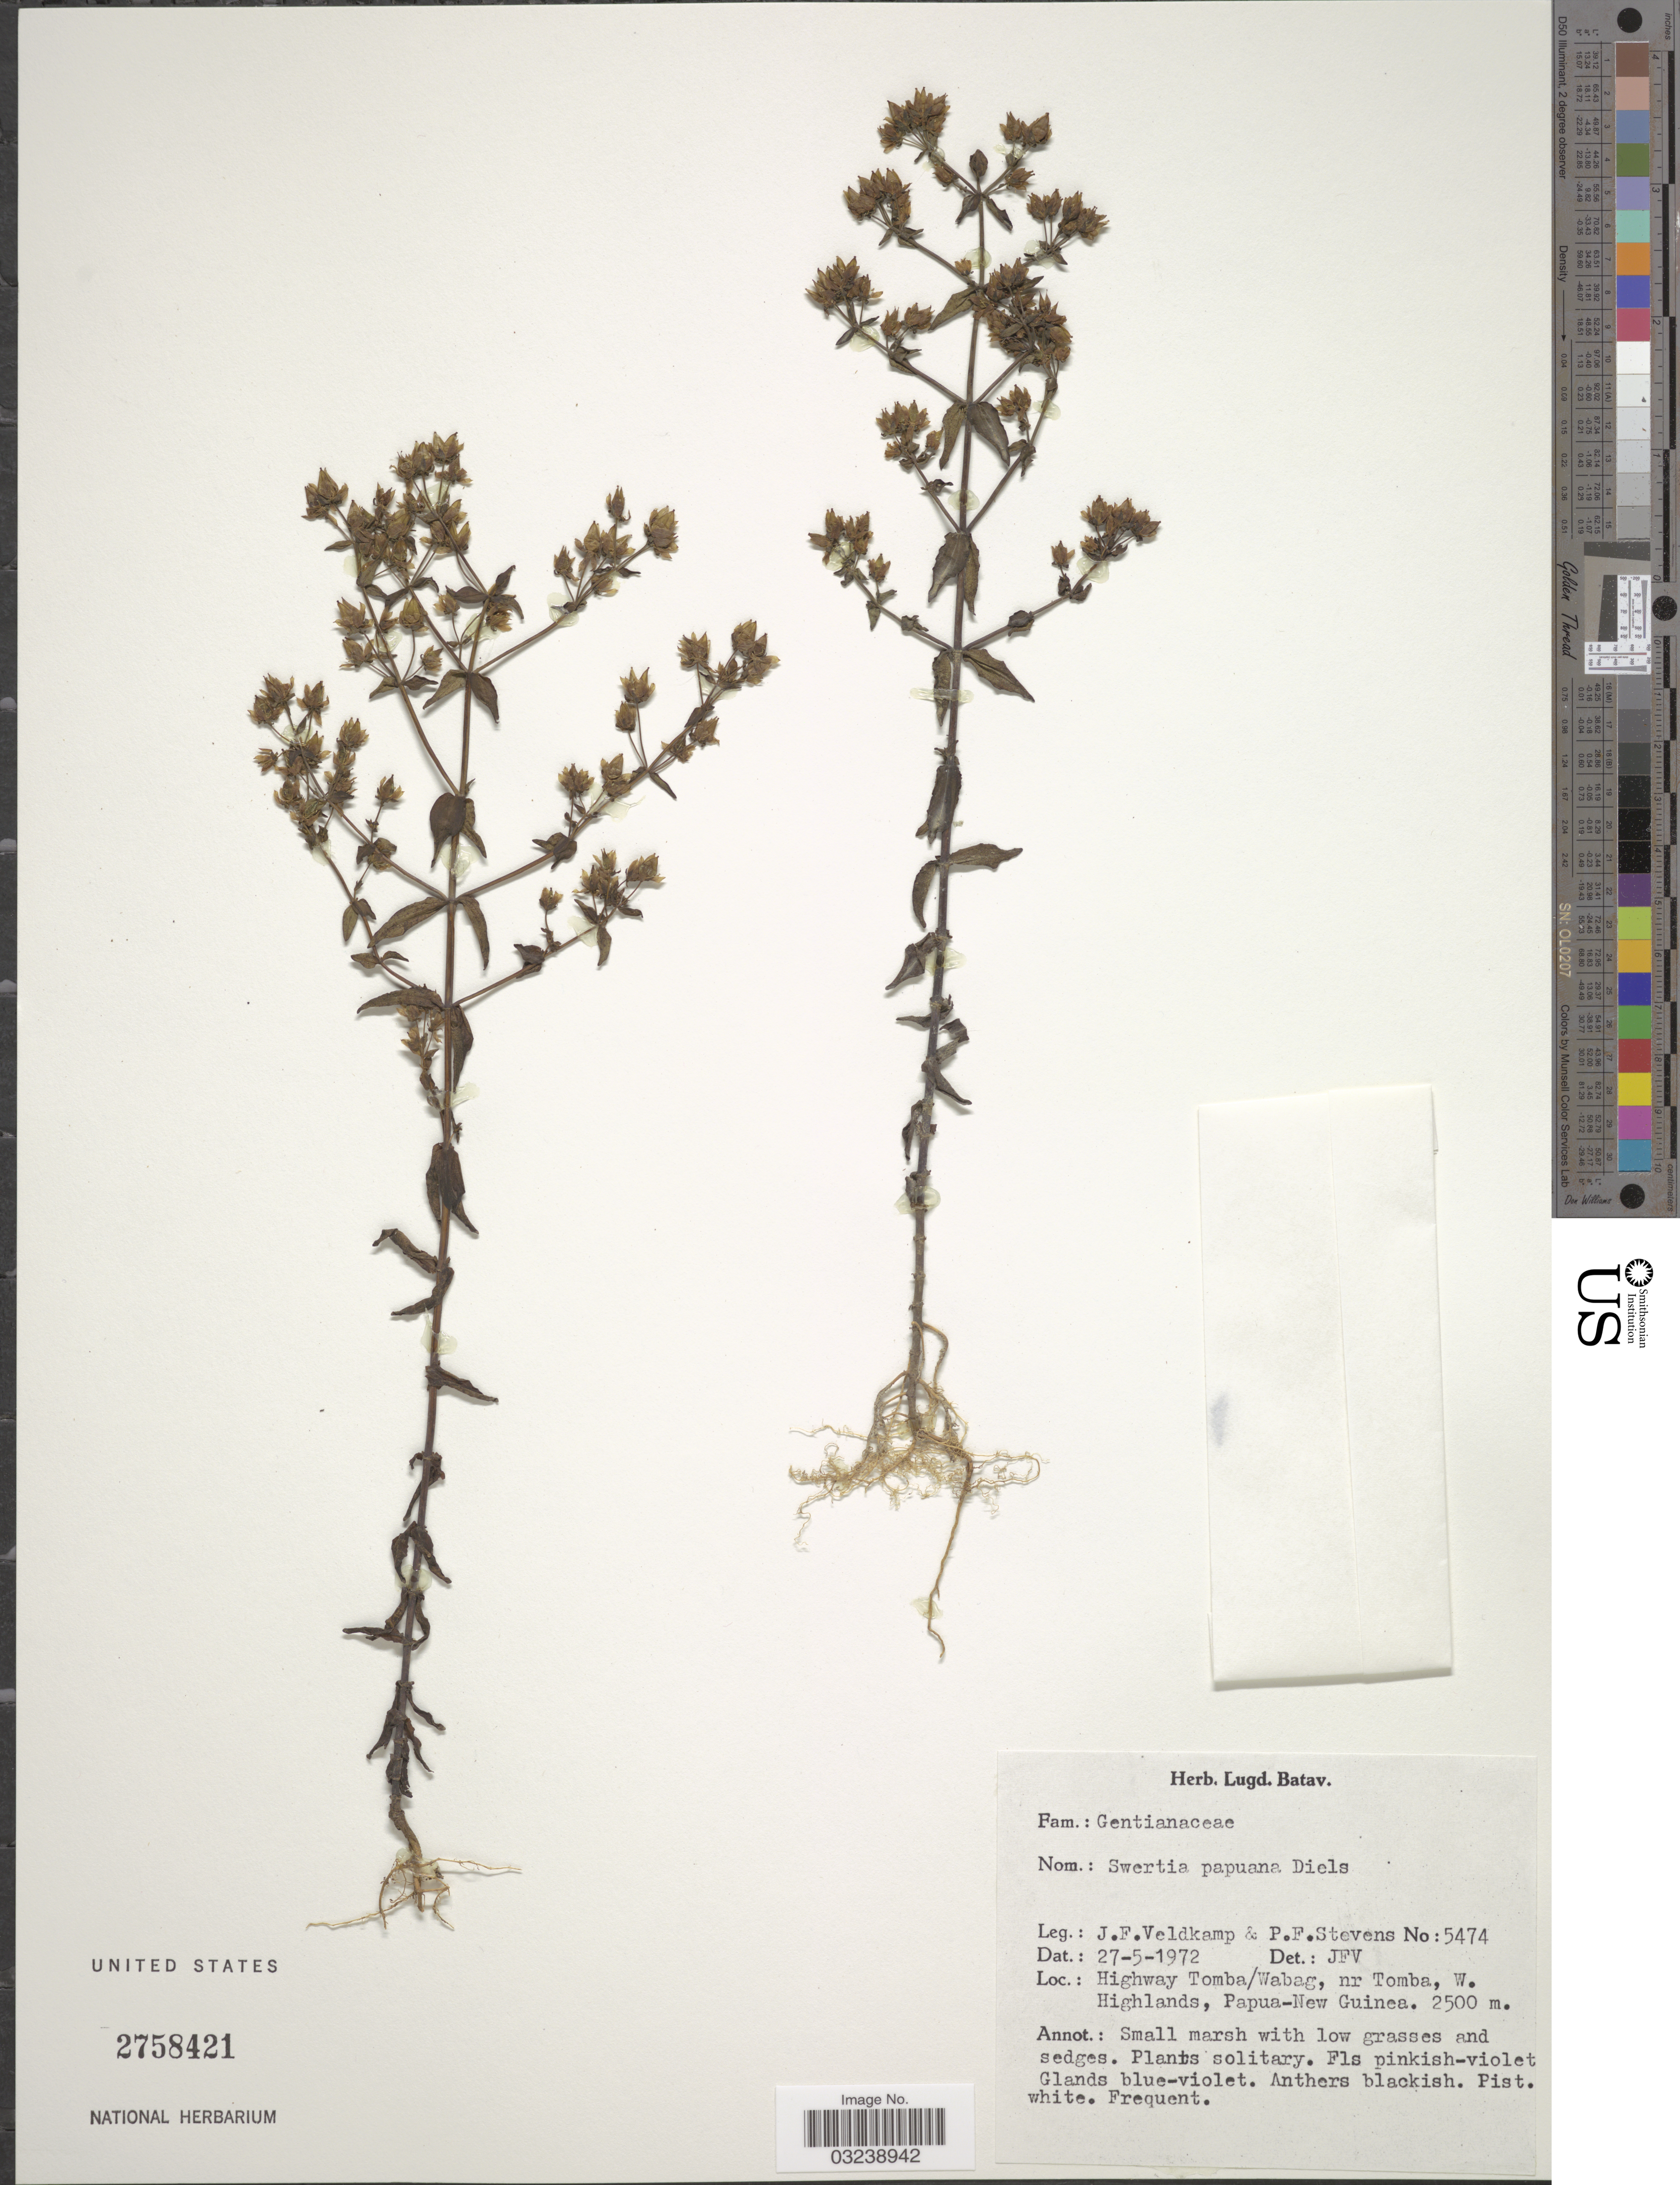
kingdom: Plantae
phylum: Tracheophyta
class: Magnoliopsida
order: Gentianales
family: Gentianaceae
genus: Swertia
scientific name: Swertia papuana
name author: Diels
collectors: J. F. Veldkamp & P. F. Stevens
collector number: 5474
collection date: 1972-05-27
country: Papua New Guinea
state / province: Western Highlands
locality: Highway Tomba/ Wabag, nr Tomba, W. Highlands.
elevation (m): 2500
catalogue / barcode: US 2758421